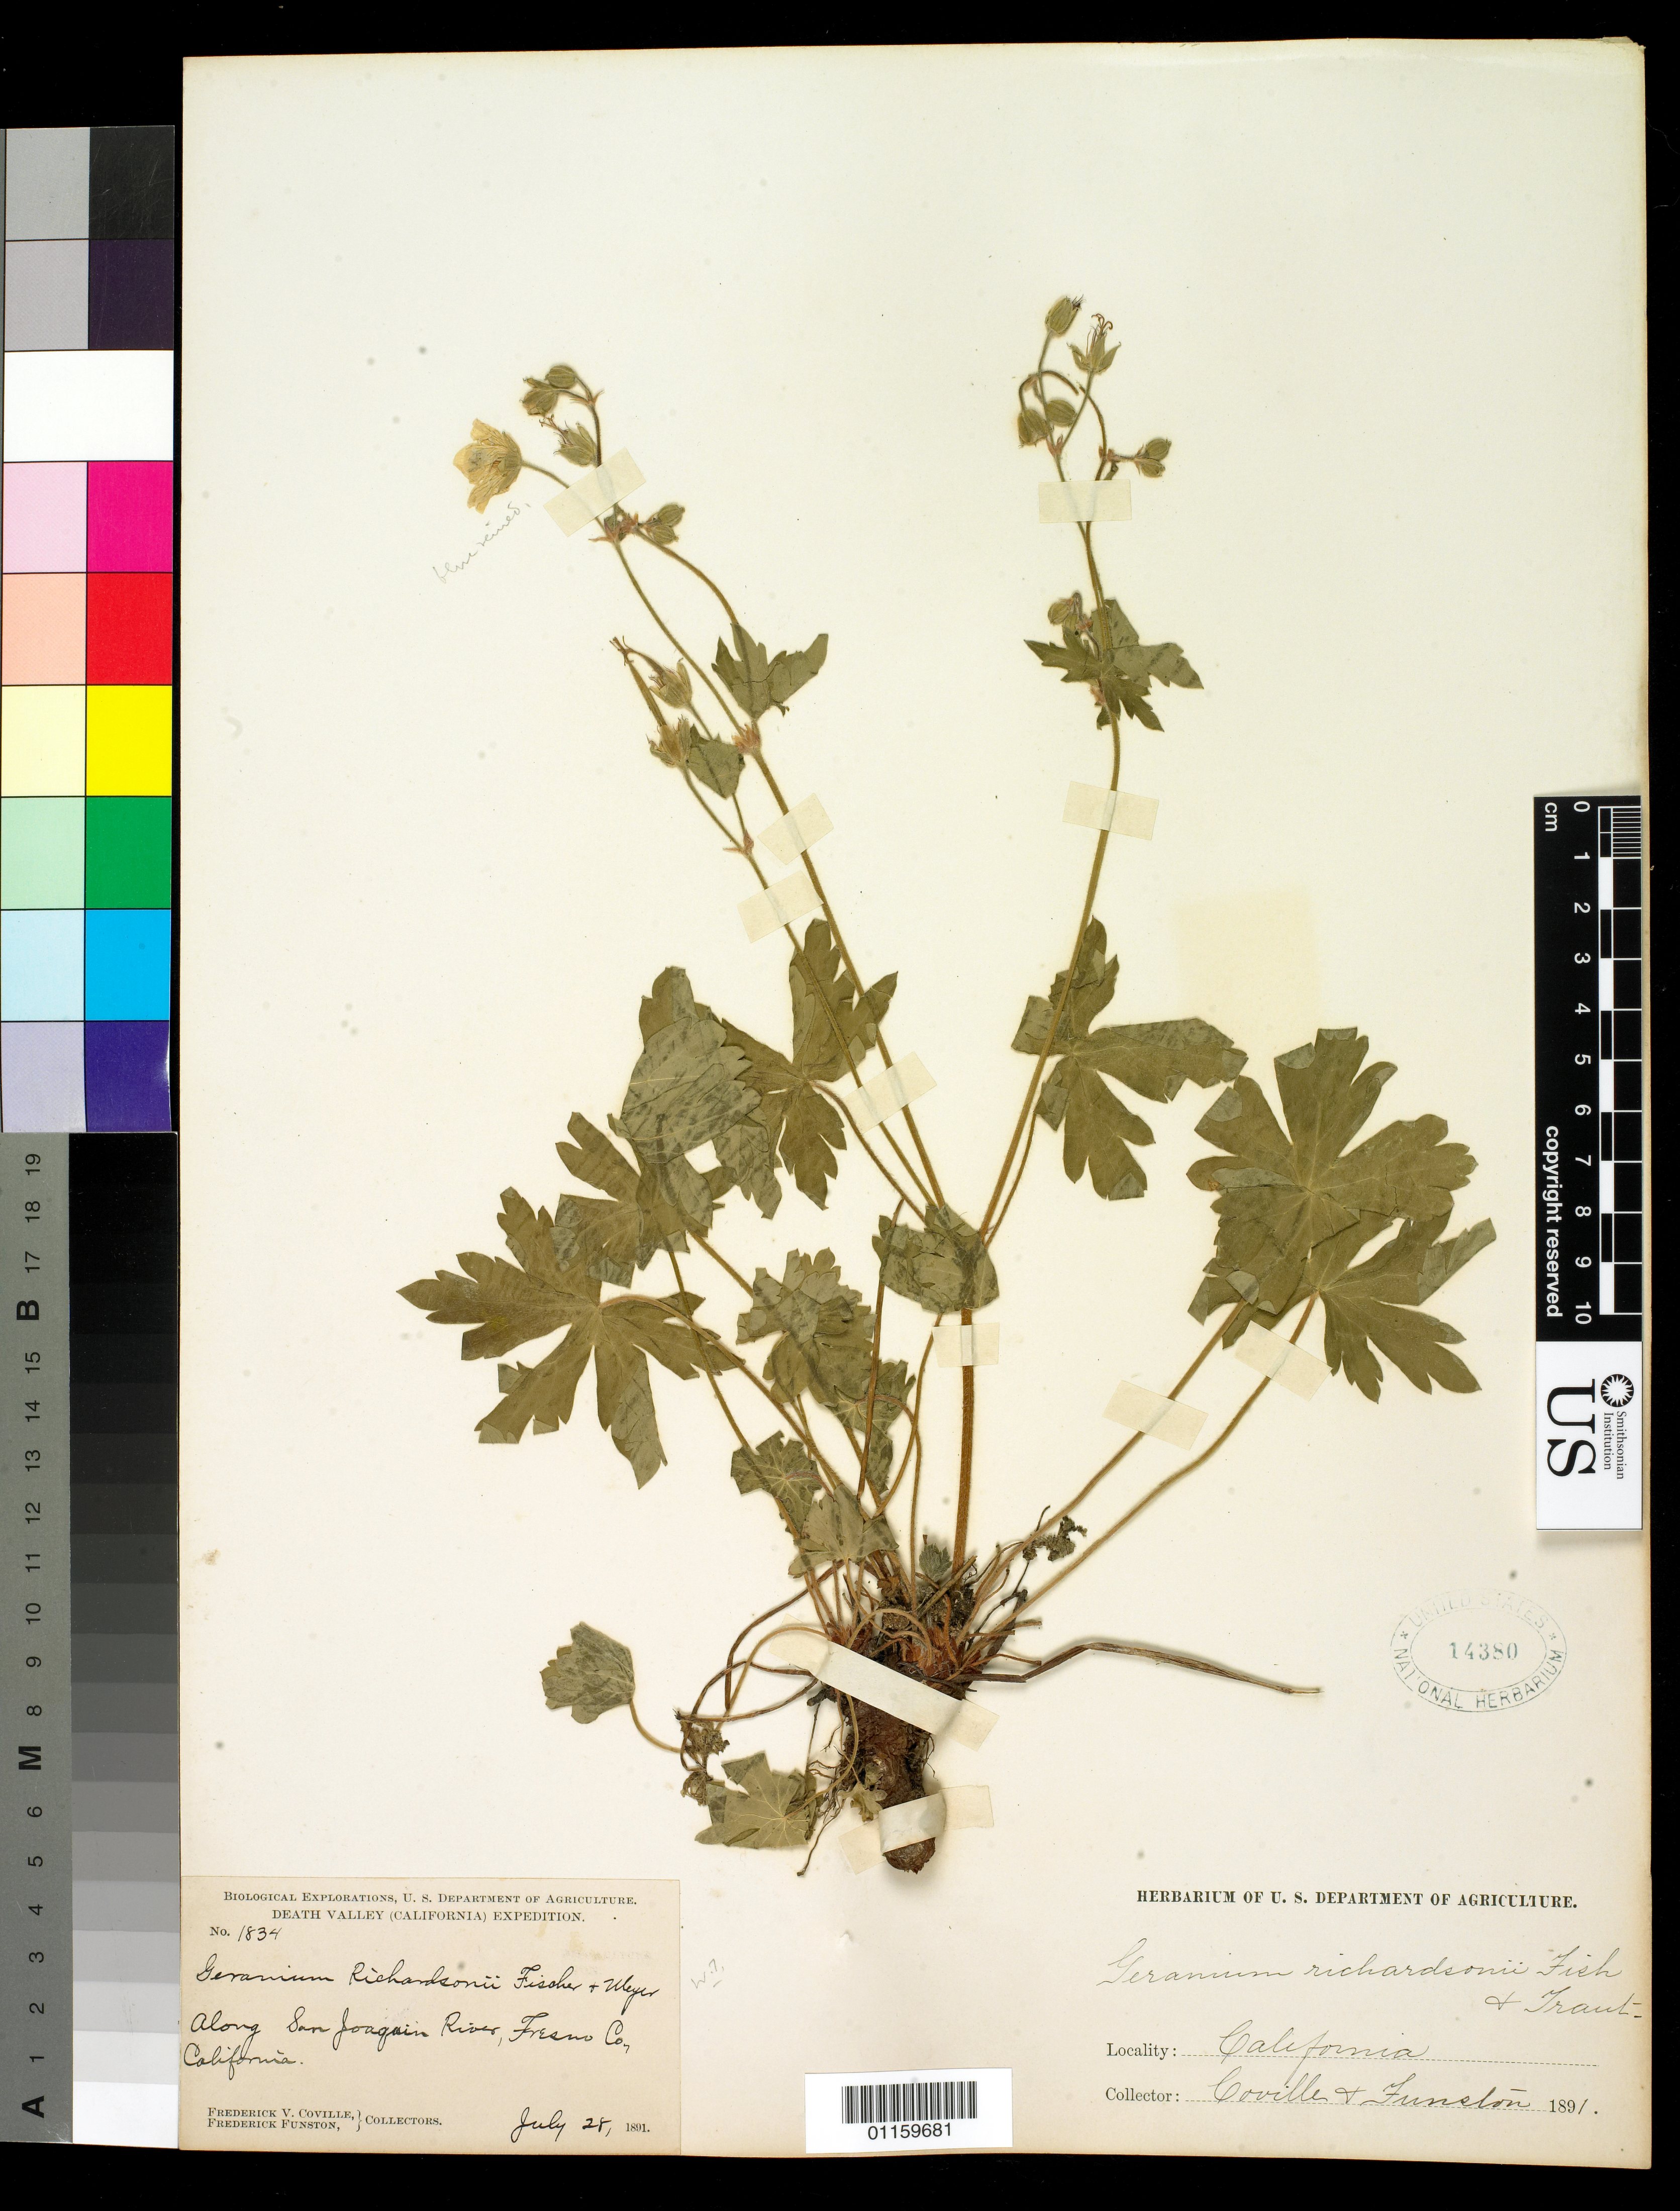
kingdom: Plantae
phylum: Tracheophyta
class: Magnoliopsida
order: Geraniales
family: Geraniaceae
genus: Geranium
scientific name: Geranium richardsonii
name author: Fisch. & Trautv.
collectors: F. V. Coville & F. Funston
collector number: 1834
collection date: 1891-07-28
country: United States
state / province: California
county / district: Fresno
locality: Along San Joaquin River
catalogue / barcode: US 14380